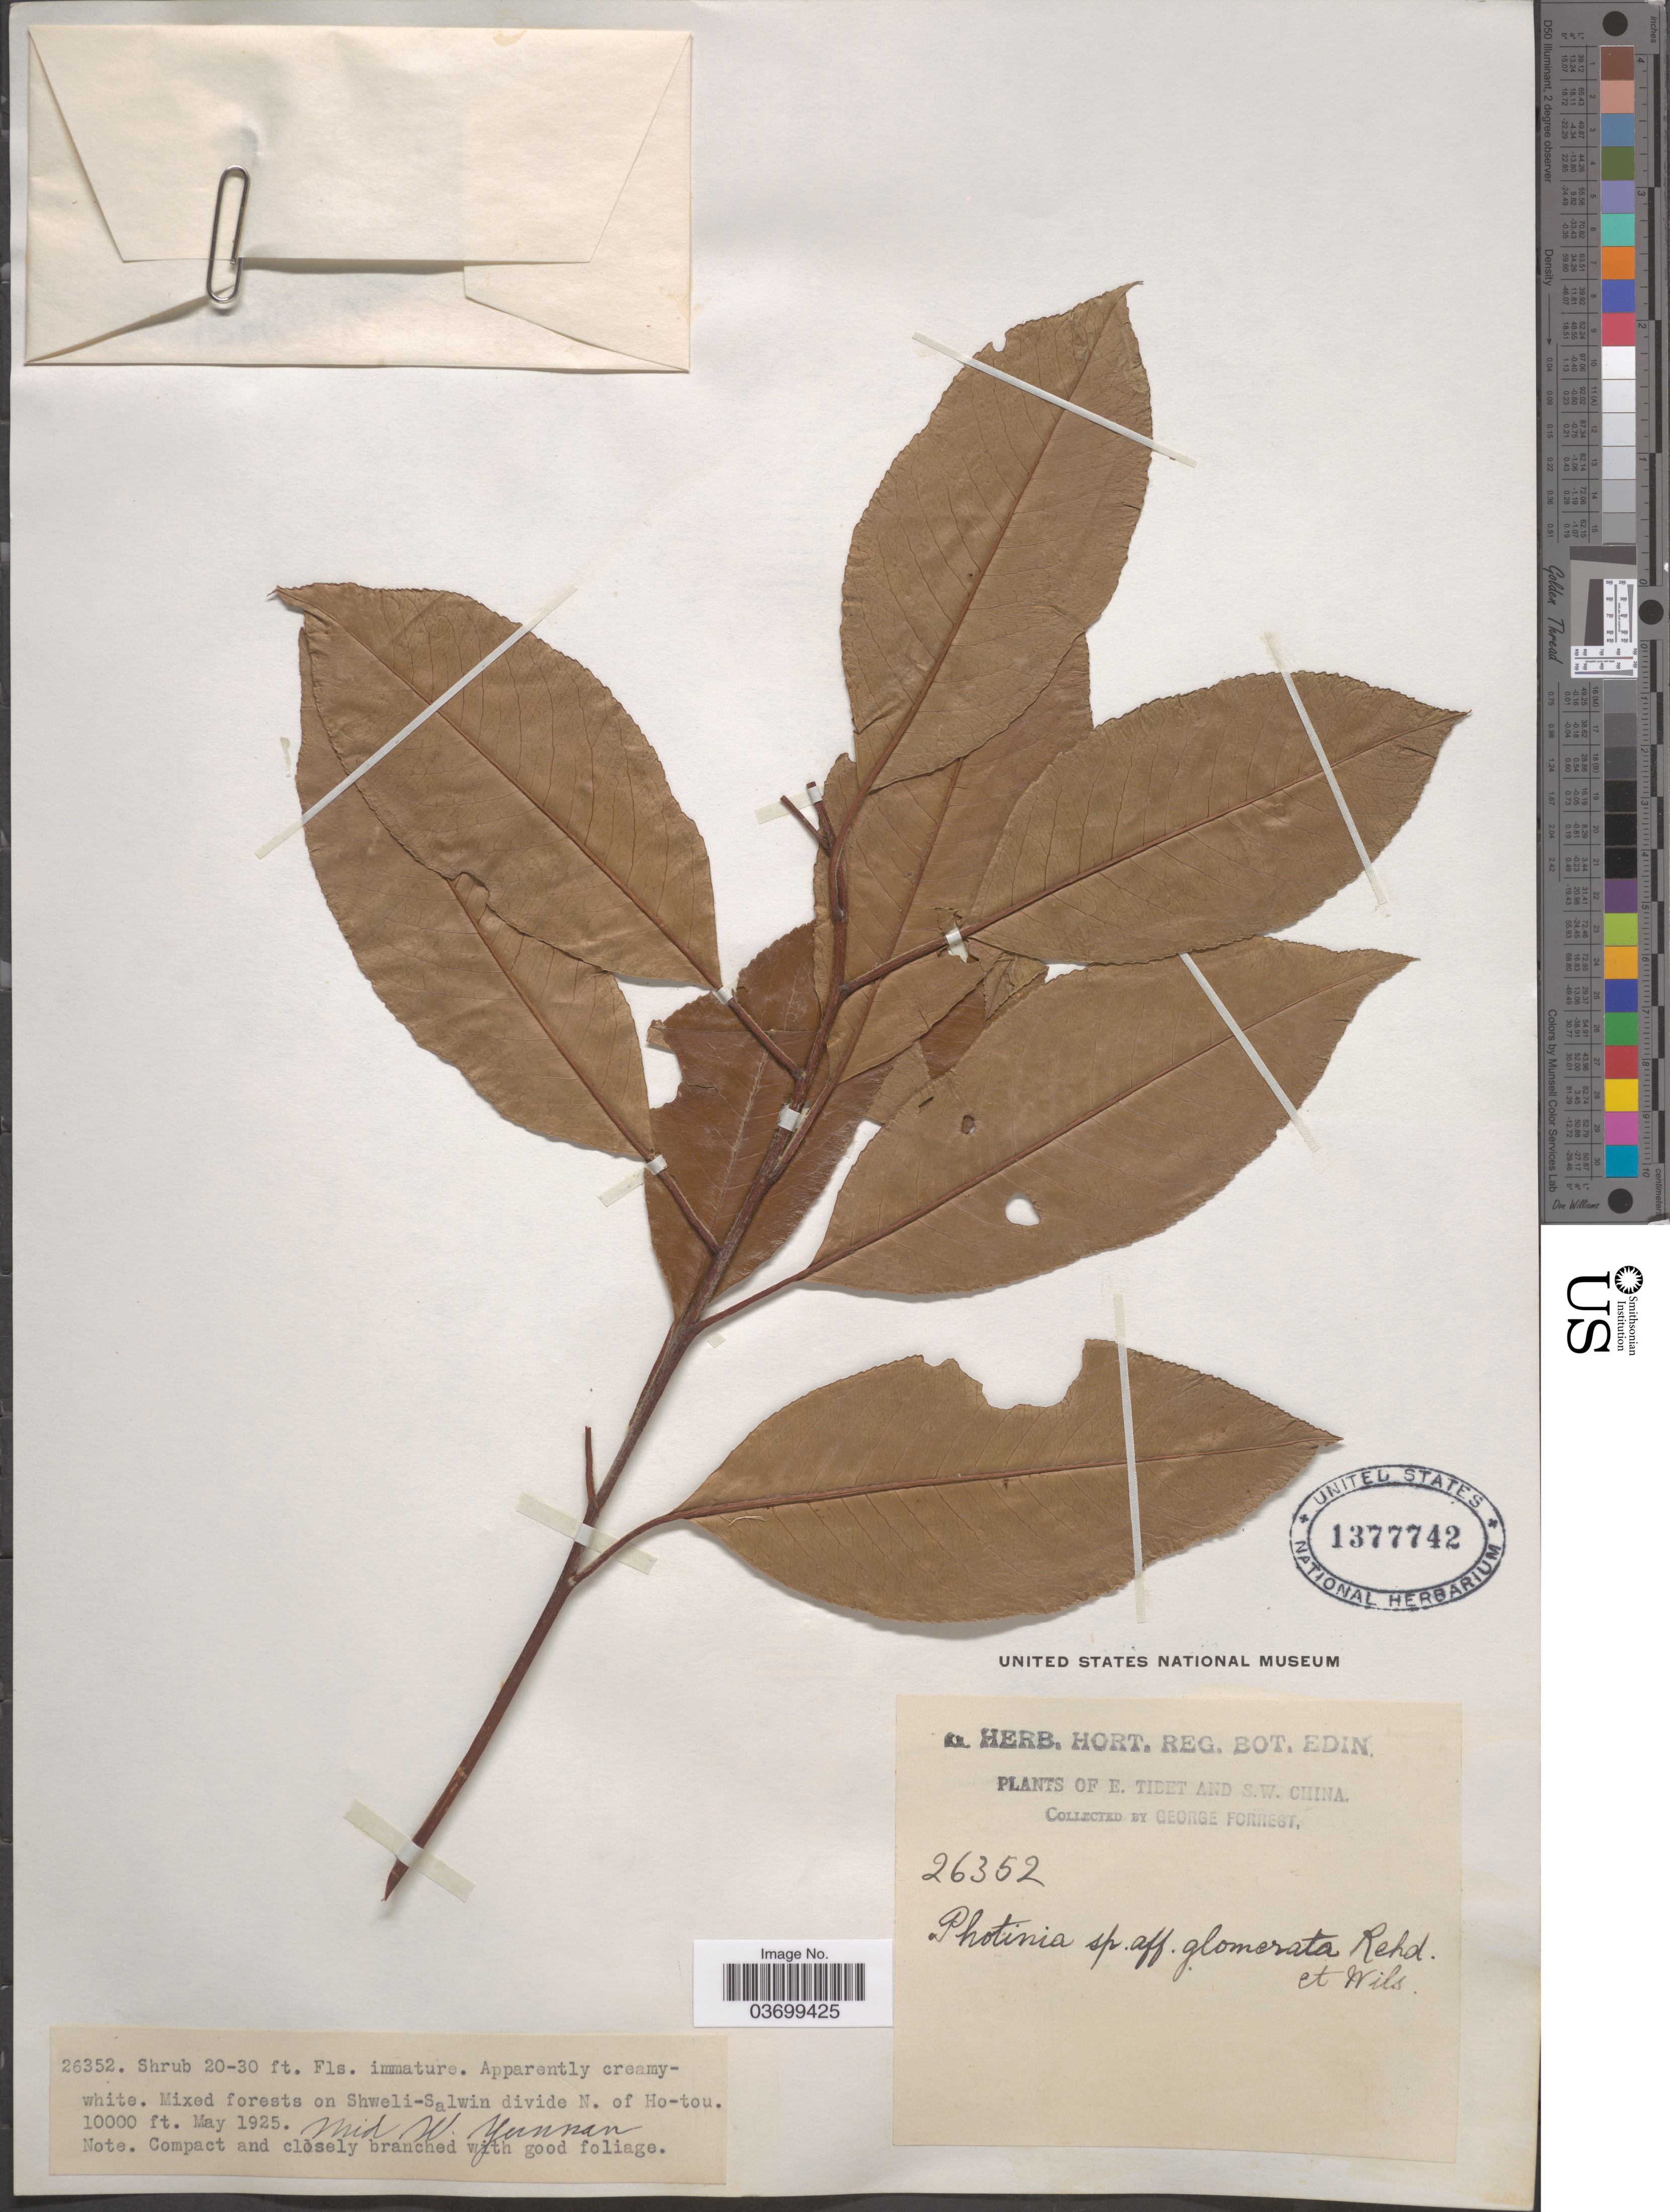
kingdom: Plantae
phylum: Tracheophyta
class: Magnoliopsida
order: Rosales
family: Rosaceae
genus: Photinia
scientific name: Photinia glomerata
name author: Rehder & E.H. Wilson in Sarg.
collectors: G. Forrest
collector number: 26352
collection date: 1925-05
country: China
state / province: Yunnan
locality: Forests on Shweli-Salwin divide N. of Ho-tou. Mid W. Yunnan. S.W. China.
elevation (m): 3048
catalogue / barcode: US 1377742